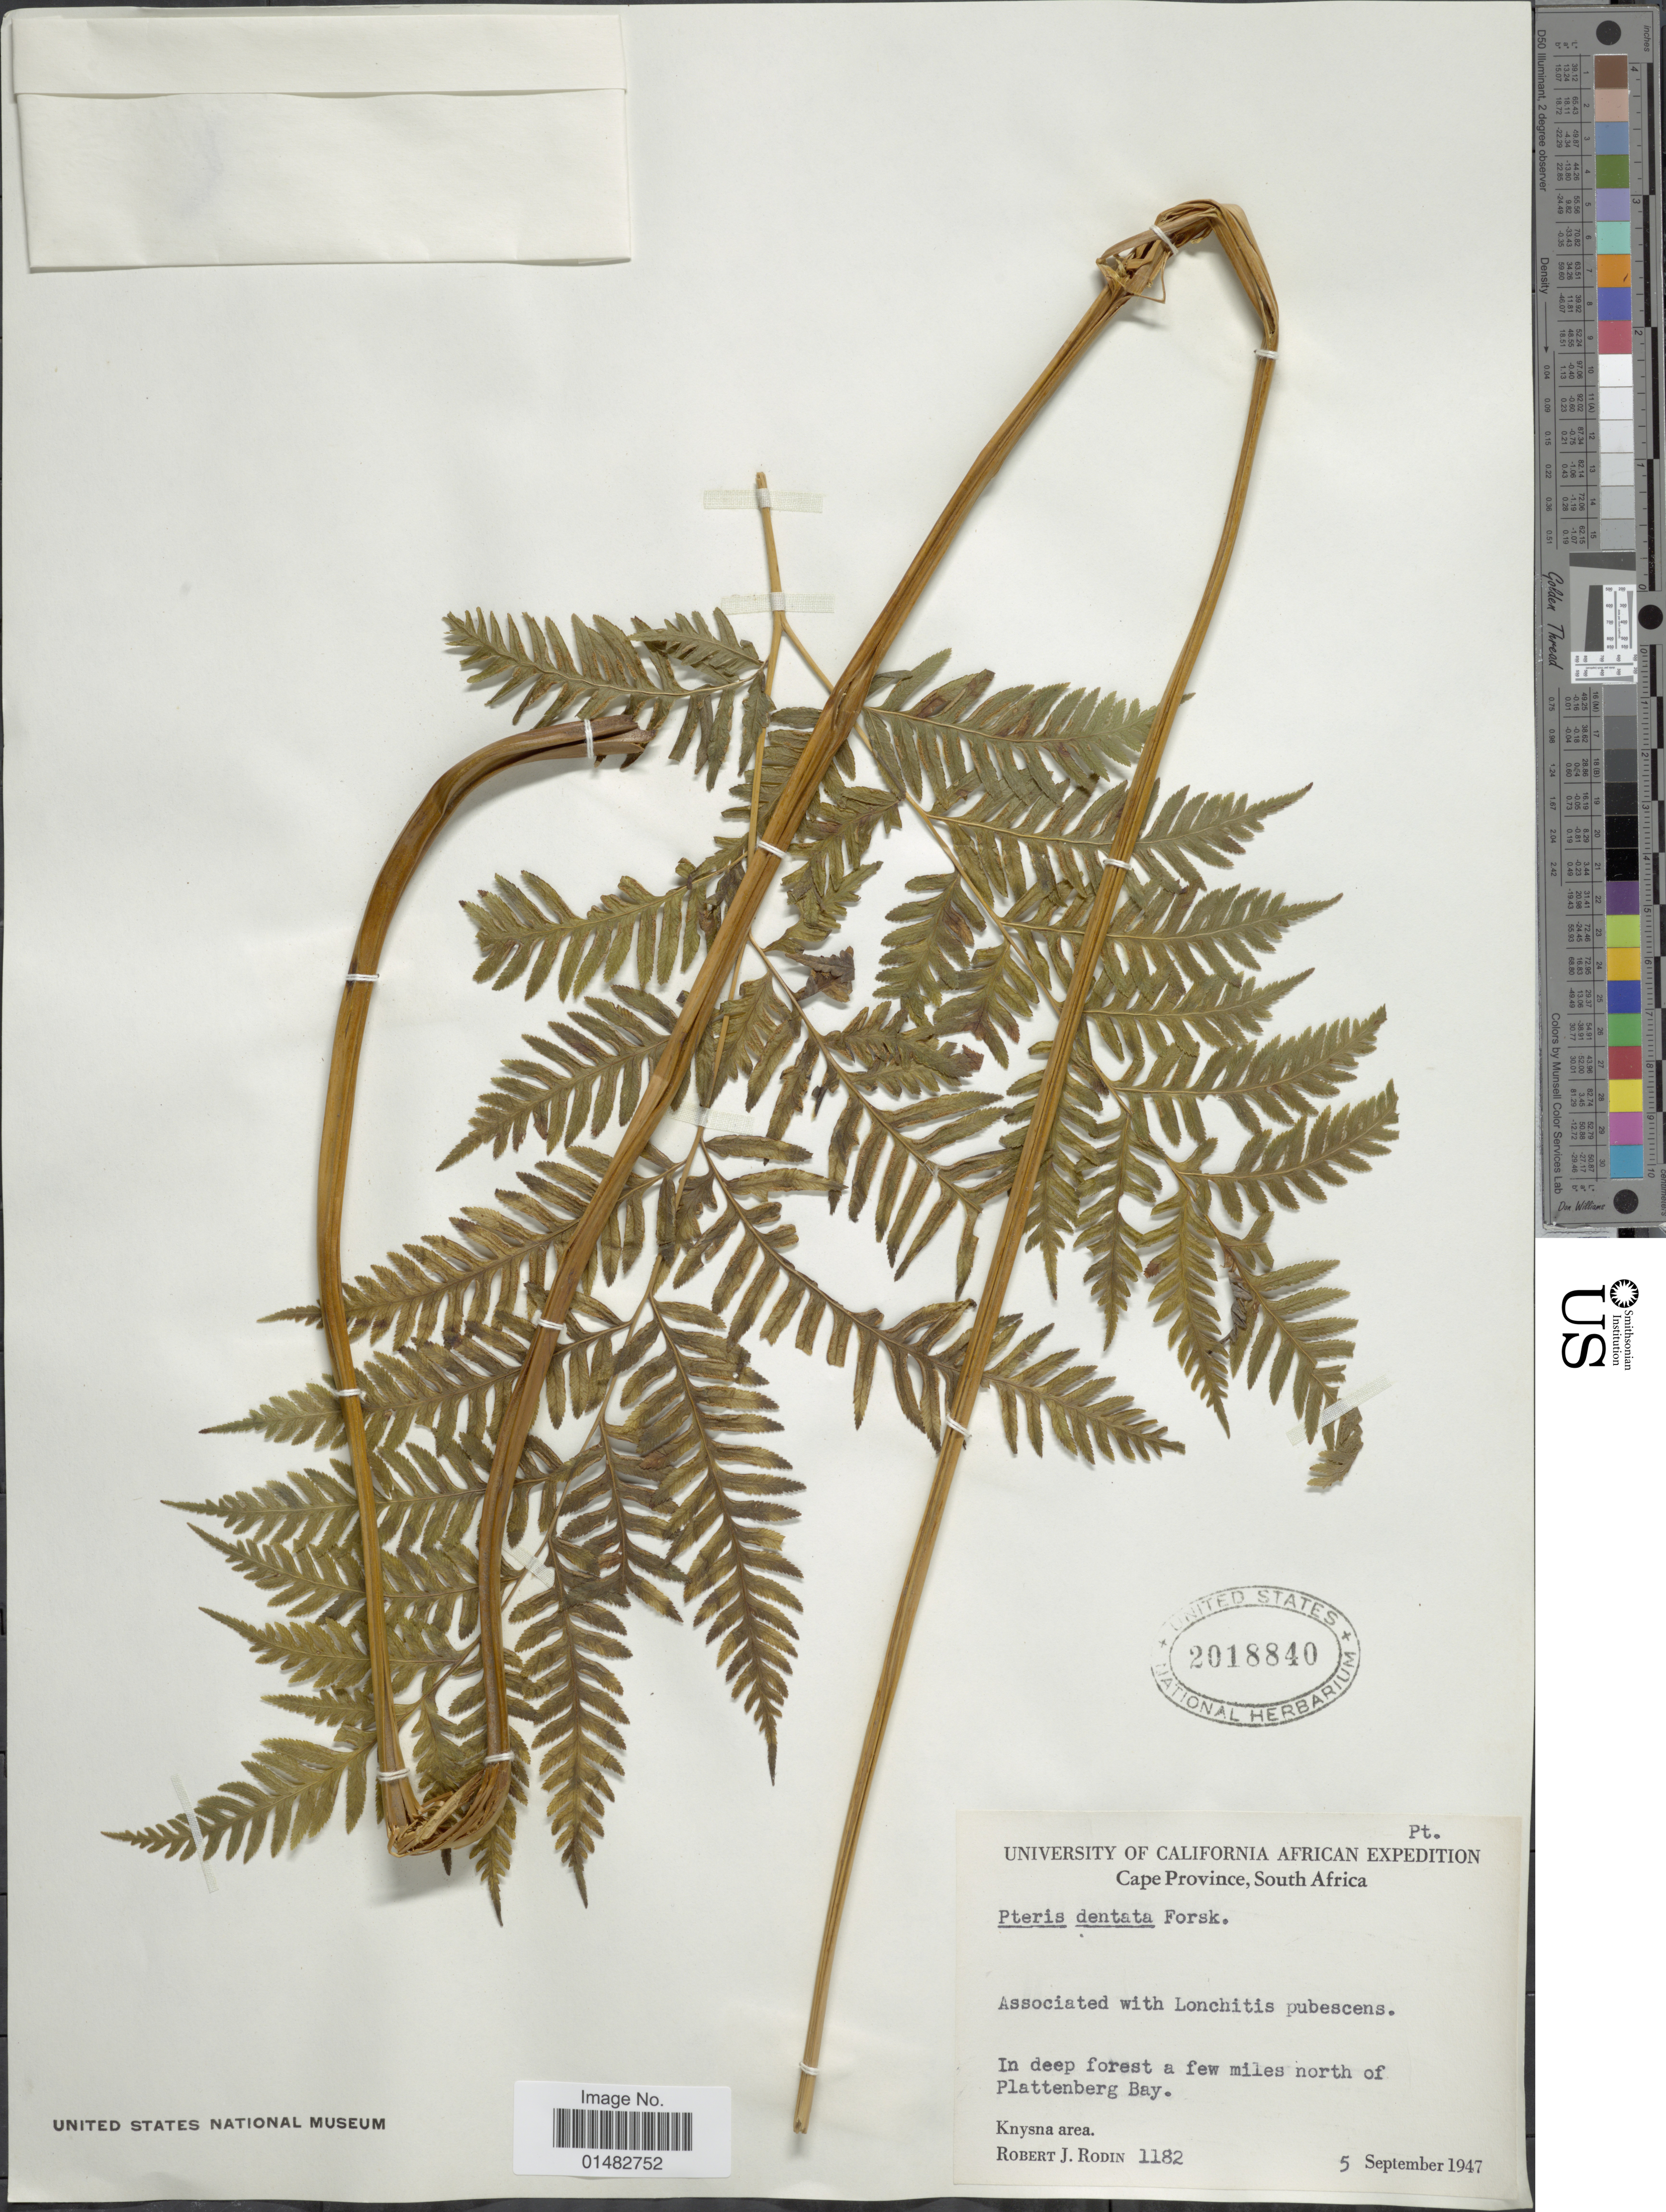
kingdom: Plantae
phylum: Tracheophyta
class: Polypodiopsida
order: Polypodiales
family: Pteridaceae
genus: Pteris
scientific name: Pteris dentata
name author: Forssk.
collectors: R. J. Rodin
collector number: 1182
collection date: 1947-09-05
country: South Africa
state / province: Western Cape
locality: Cape Province, South Africa, In deep forest a few miles north of Plattenberg Bay, Knysna area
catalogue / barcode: US 3018840